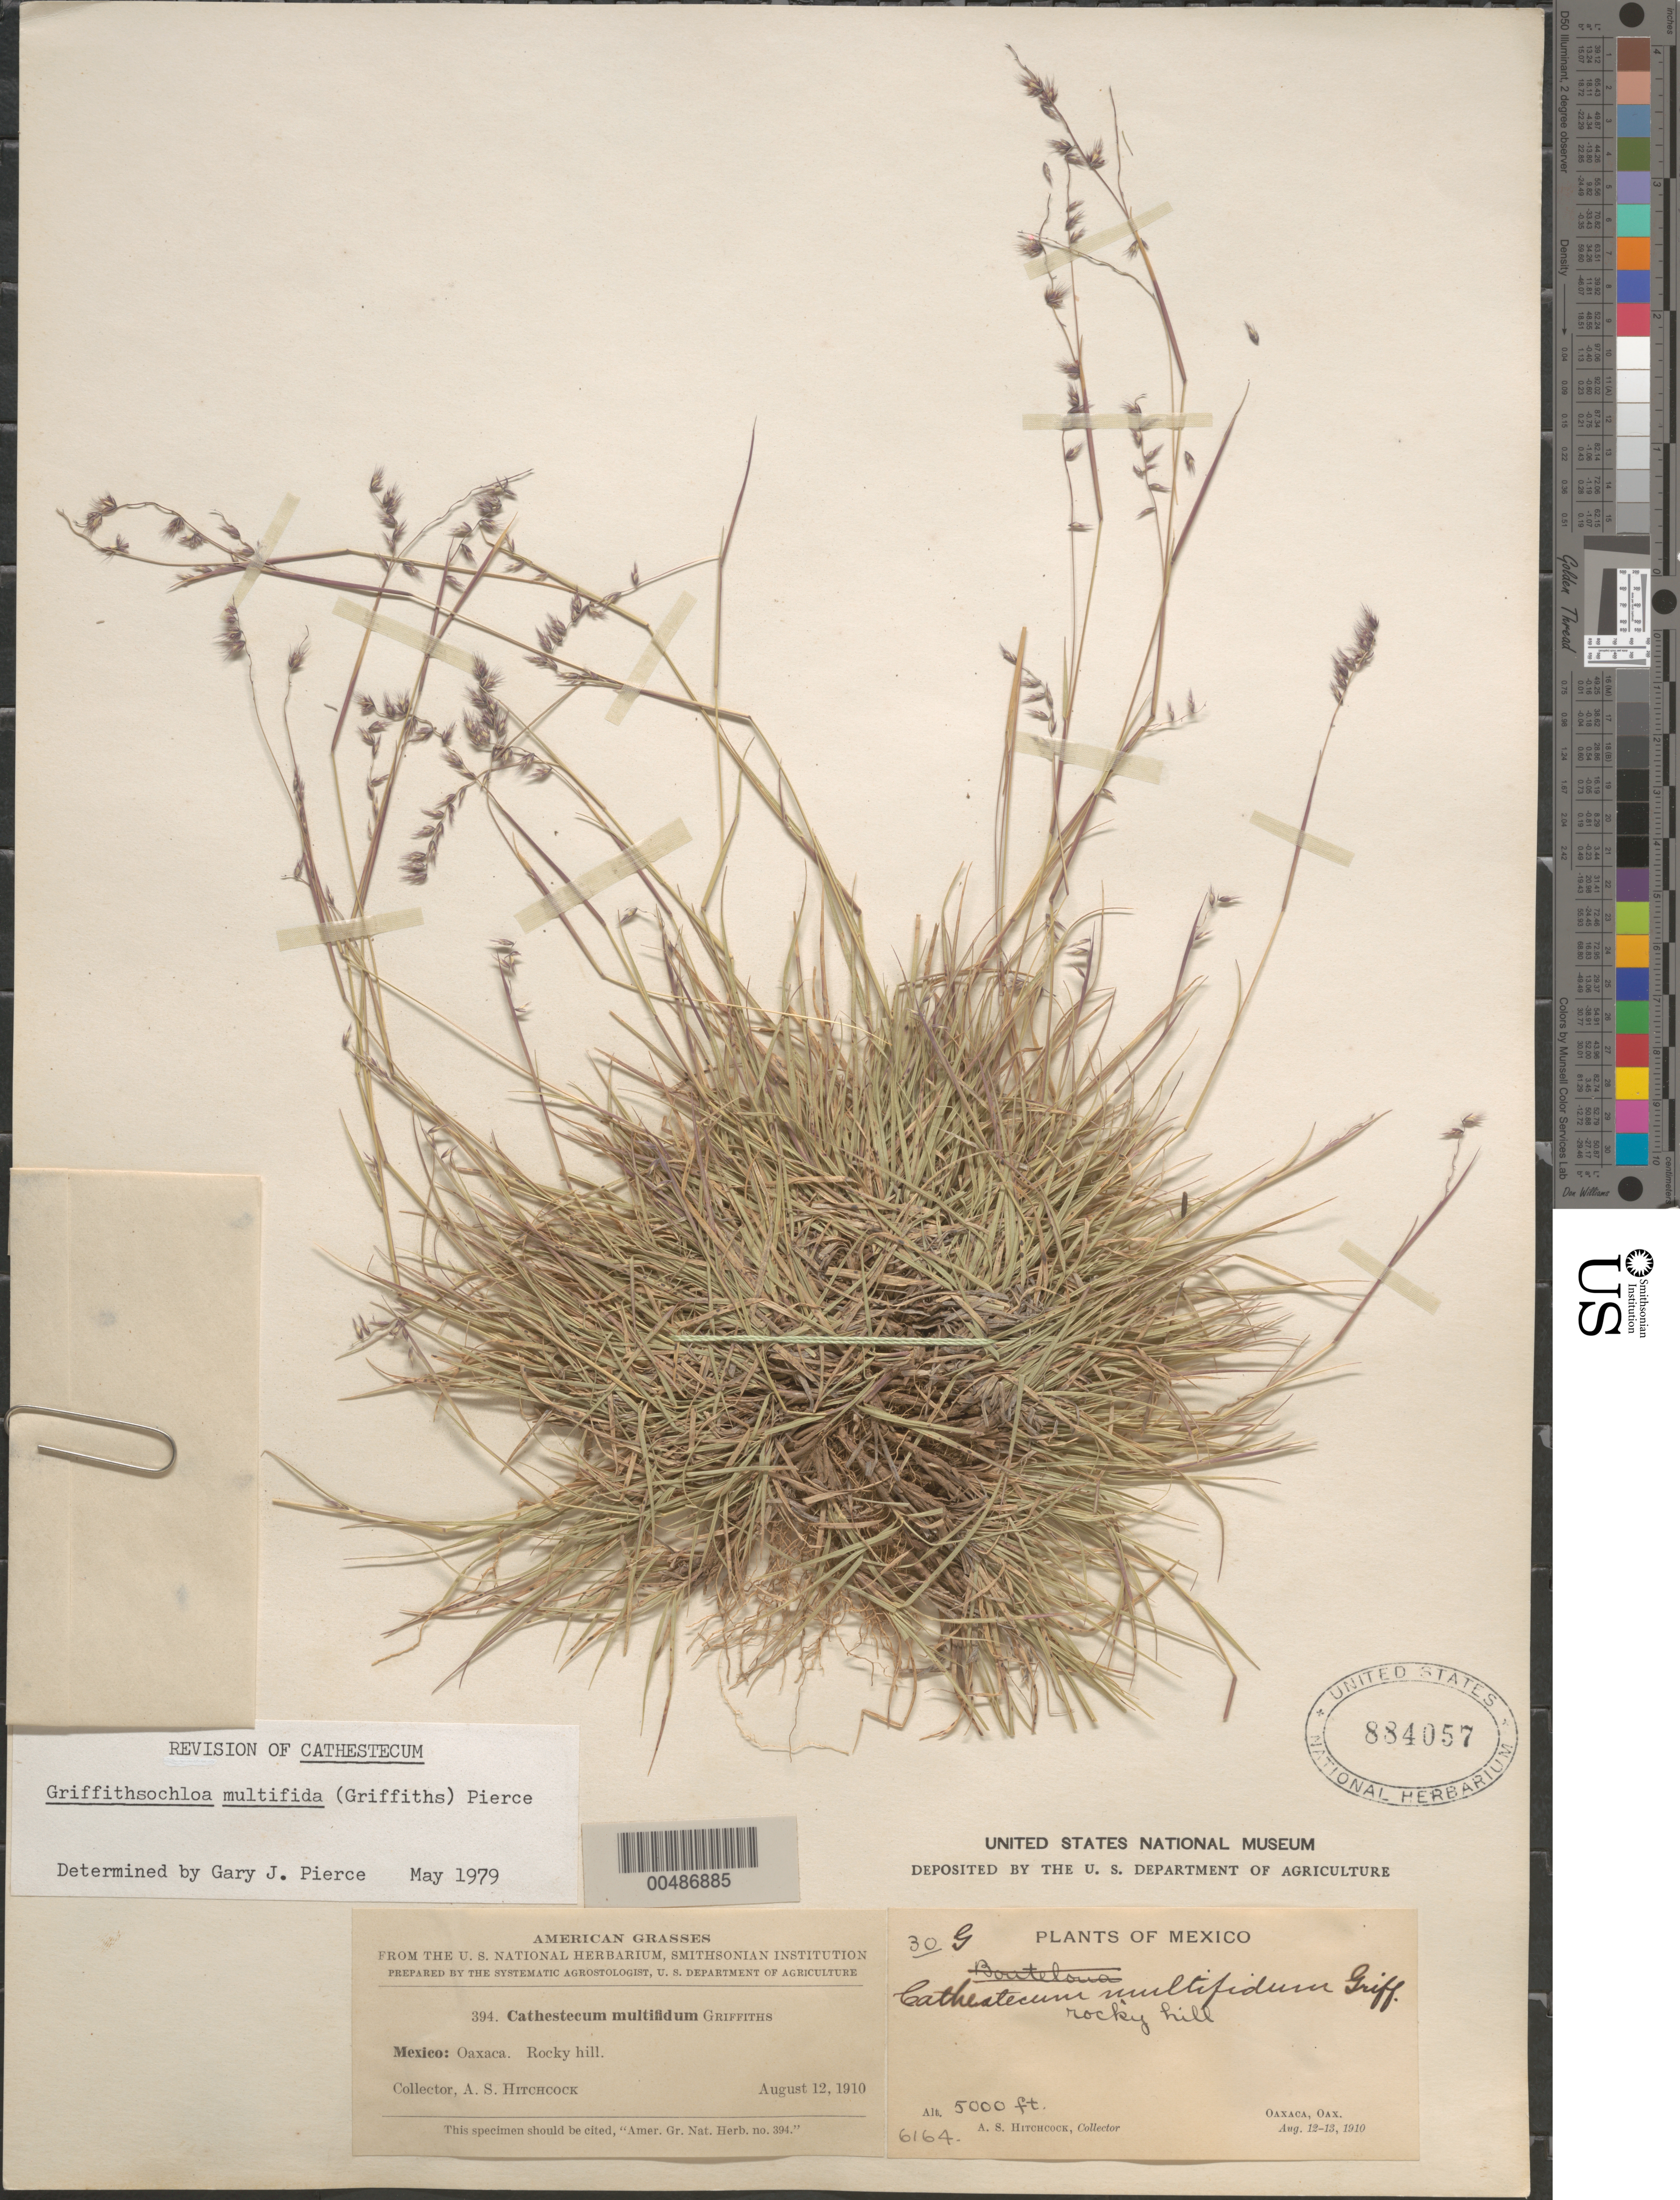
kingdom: Plantae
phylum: Tracheophyta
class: Liliopsida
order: Poales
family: Poaceae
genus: Griffithsochloa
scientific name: Griffithsochloa multifida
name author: (Griffiths) Pierce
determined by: Pierce, G. J.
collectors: A. S. Hitchcock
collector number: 6164 (30)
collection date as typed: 12 Aug 1910 to 13 Aug 1910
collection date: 1910-08-12/1910-08-13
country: Mexico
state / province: Oaxaca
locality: Oaxaca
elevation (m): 1524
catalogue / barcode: US 884057